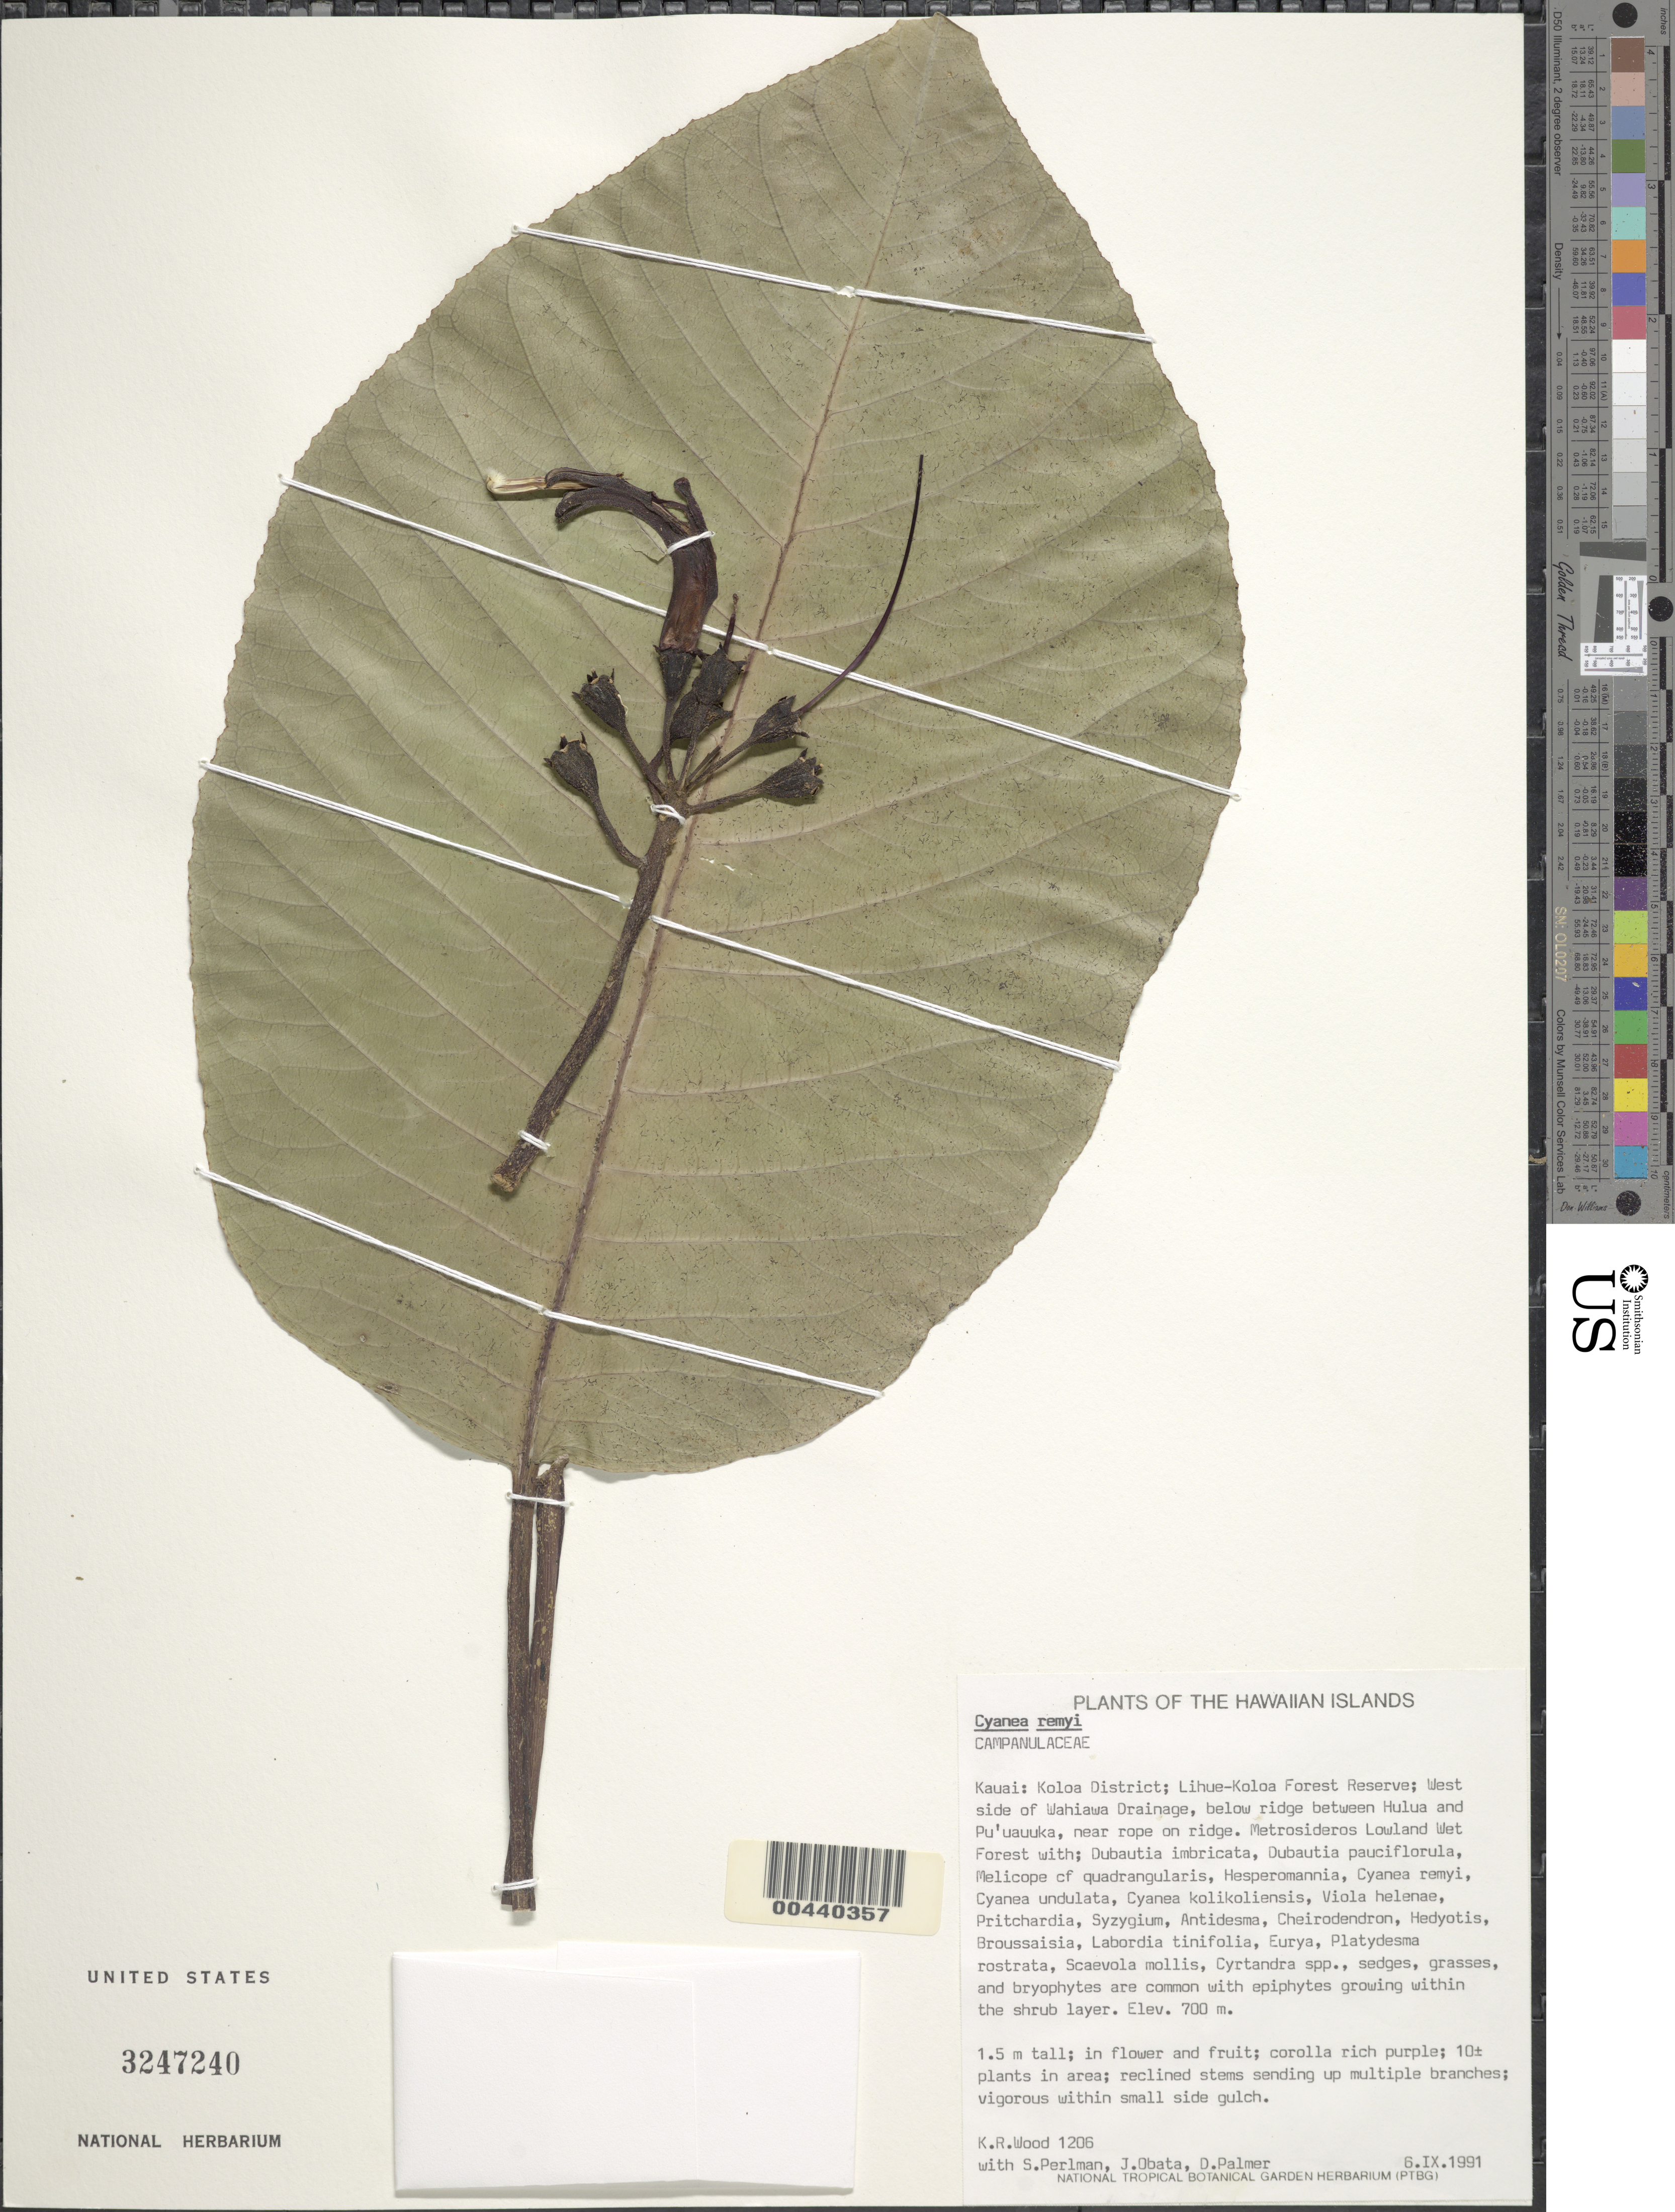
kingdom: Plantae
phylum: Tracheophyta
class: Magnoliopsida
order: Asterales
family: Campanulaceae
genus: Cyanea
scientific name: Cyanea remyi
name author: Rock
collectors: K. R. Wood, S. P. Perlman, J. Obata & D. Palmer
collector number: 1206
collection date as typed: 6 Sep 1991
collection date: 1991-09-06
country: United States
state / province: Hawaii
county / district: Kauai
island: Kaua'i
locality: Koloa District; Lihue-Koloa Forest Reserve; W side of Wahiawa Drainage, below ridge between Hulua and Pu'uauuka, near rope ...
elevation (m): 700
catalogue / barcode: US 3247240